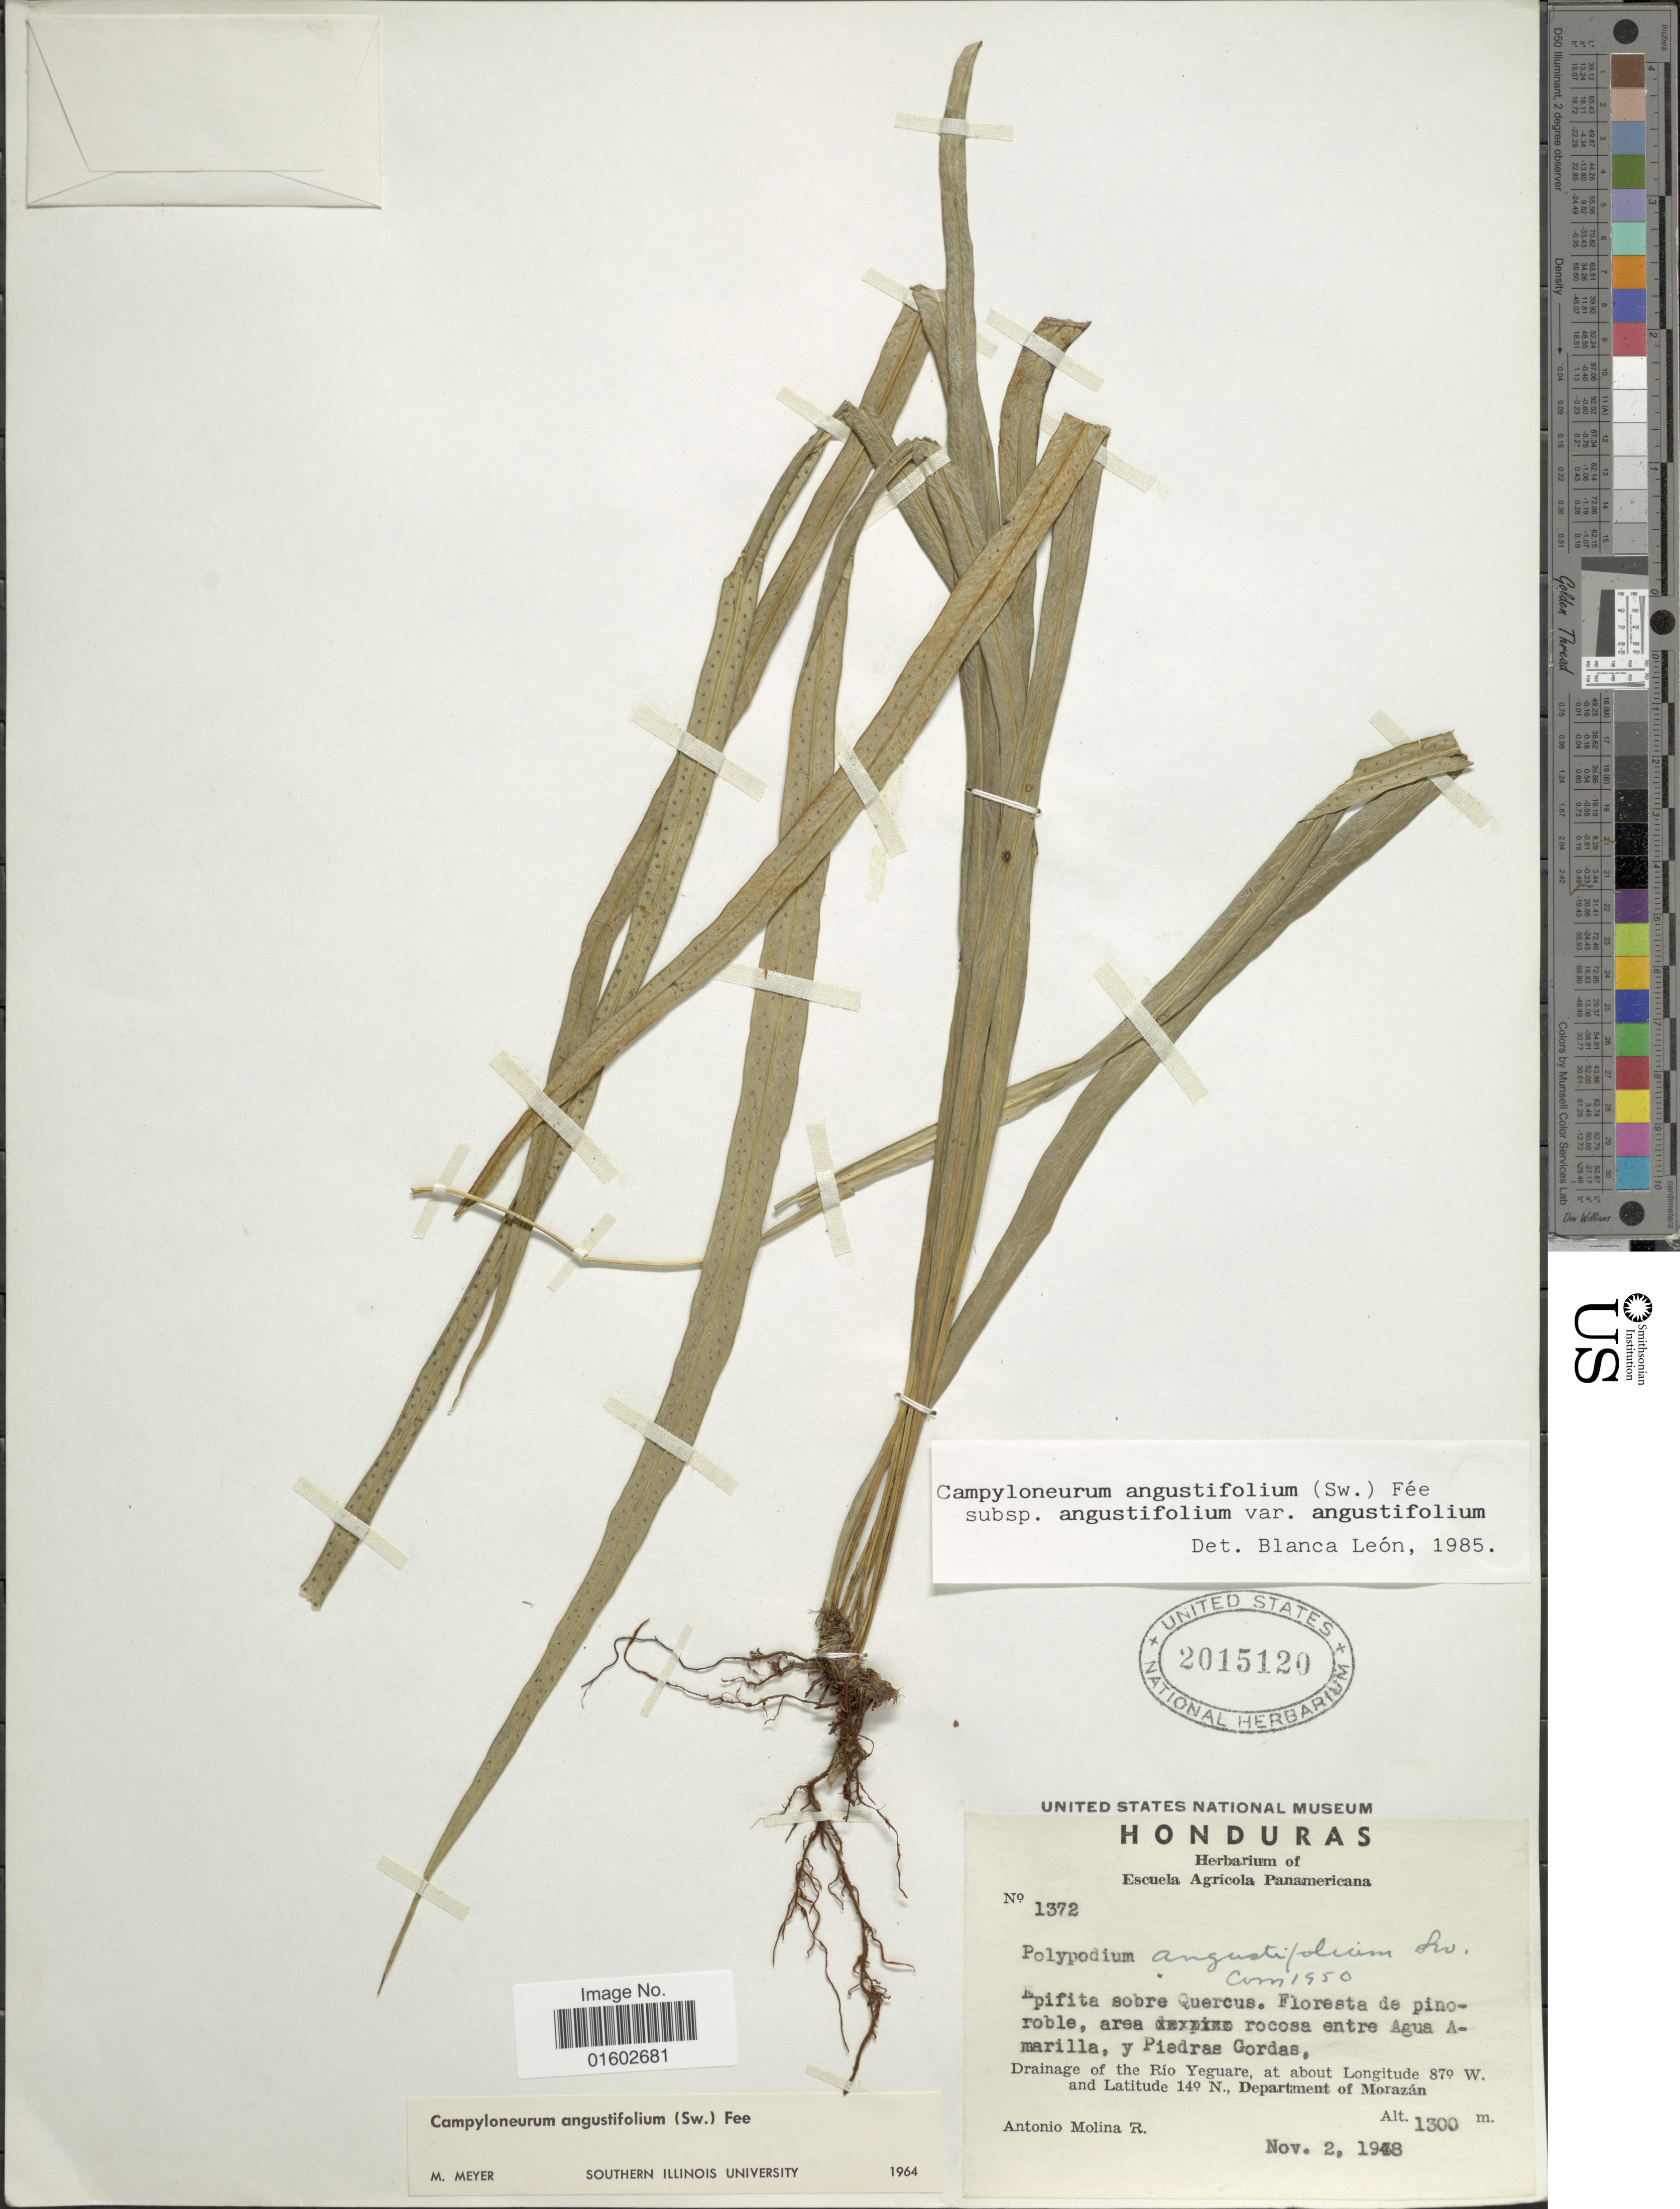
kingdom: Plantae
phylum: Tracheophyta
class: Polypodiopsida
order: Polypodiales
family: Polypodiaceae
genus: Campyloneurum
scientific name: Campyloneurum angustifolium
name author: (Sw.) Fée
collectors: A. Molina R.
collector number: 1372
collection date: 1948-11-02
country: Honduras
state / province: Fco. Morazán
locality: Floresta de pinoroble, area rocosa entre Agua Amarilla, y Piedras Gordas, Department of Morazan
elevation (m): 1300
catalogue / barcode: US 2015120